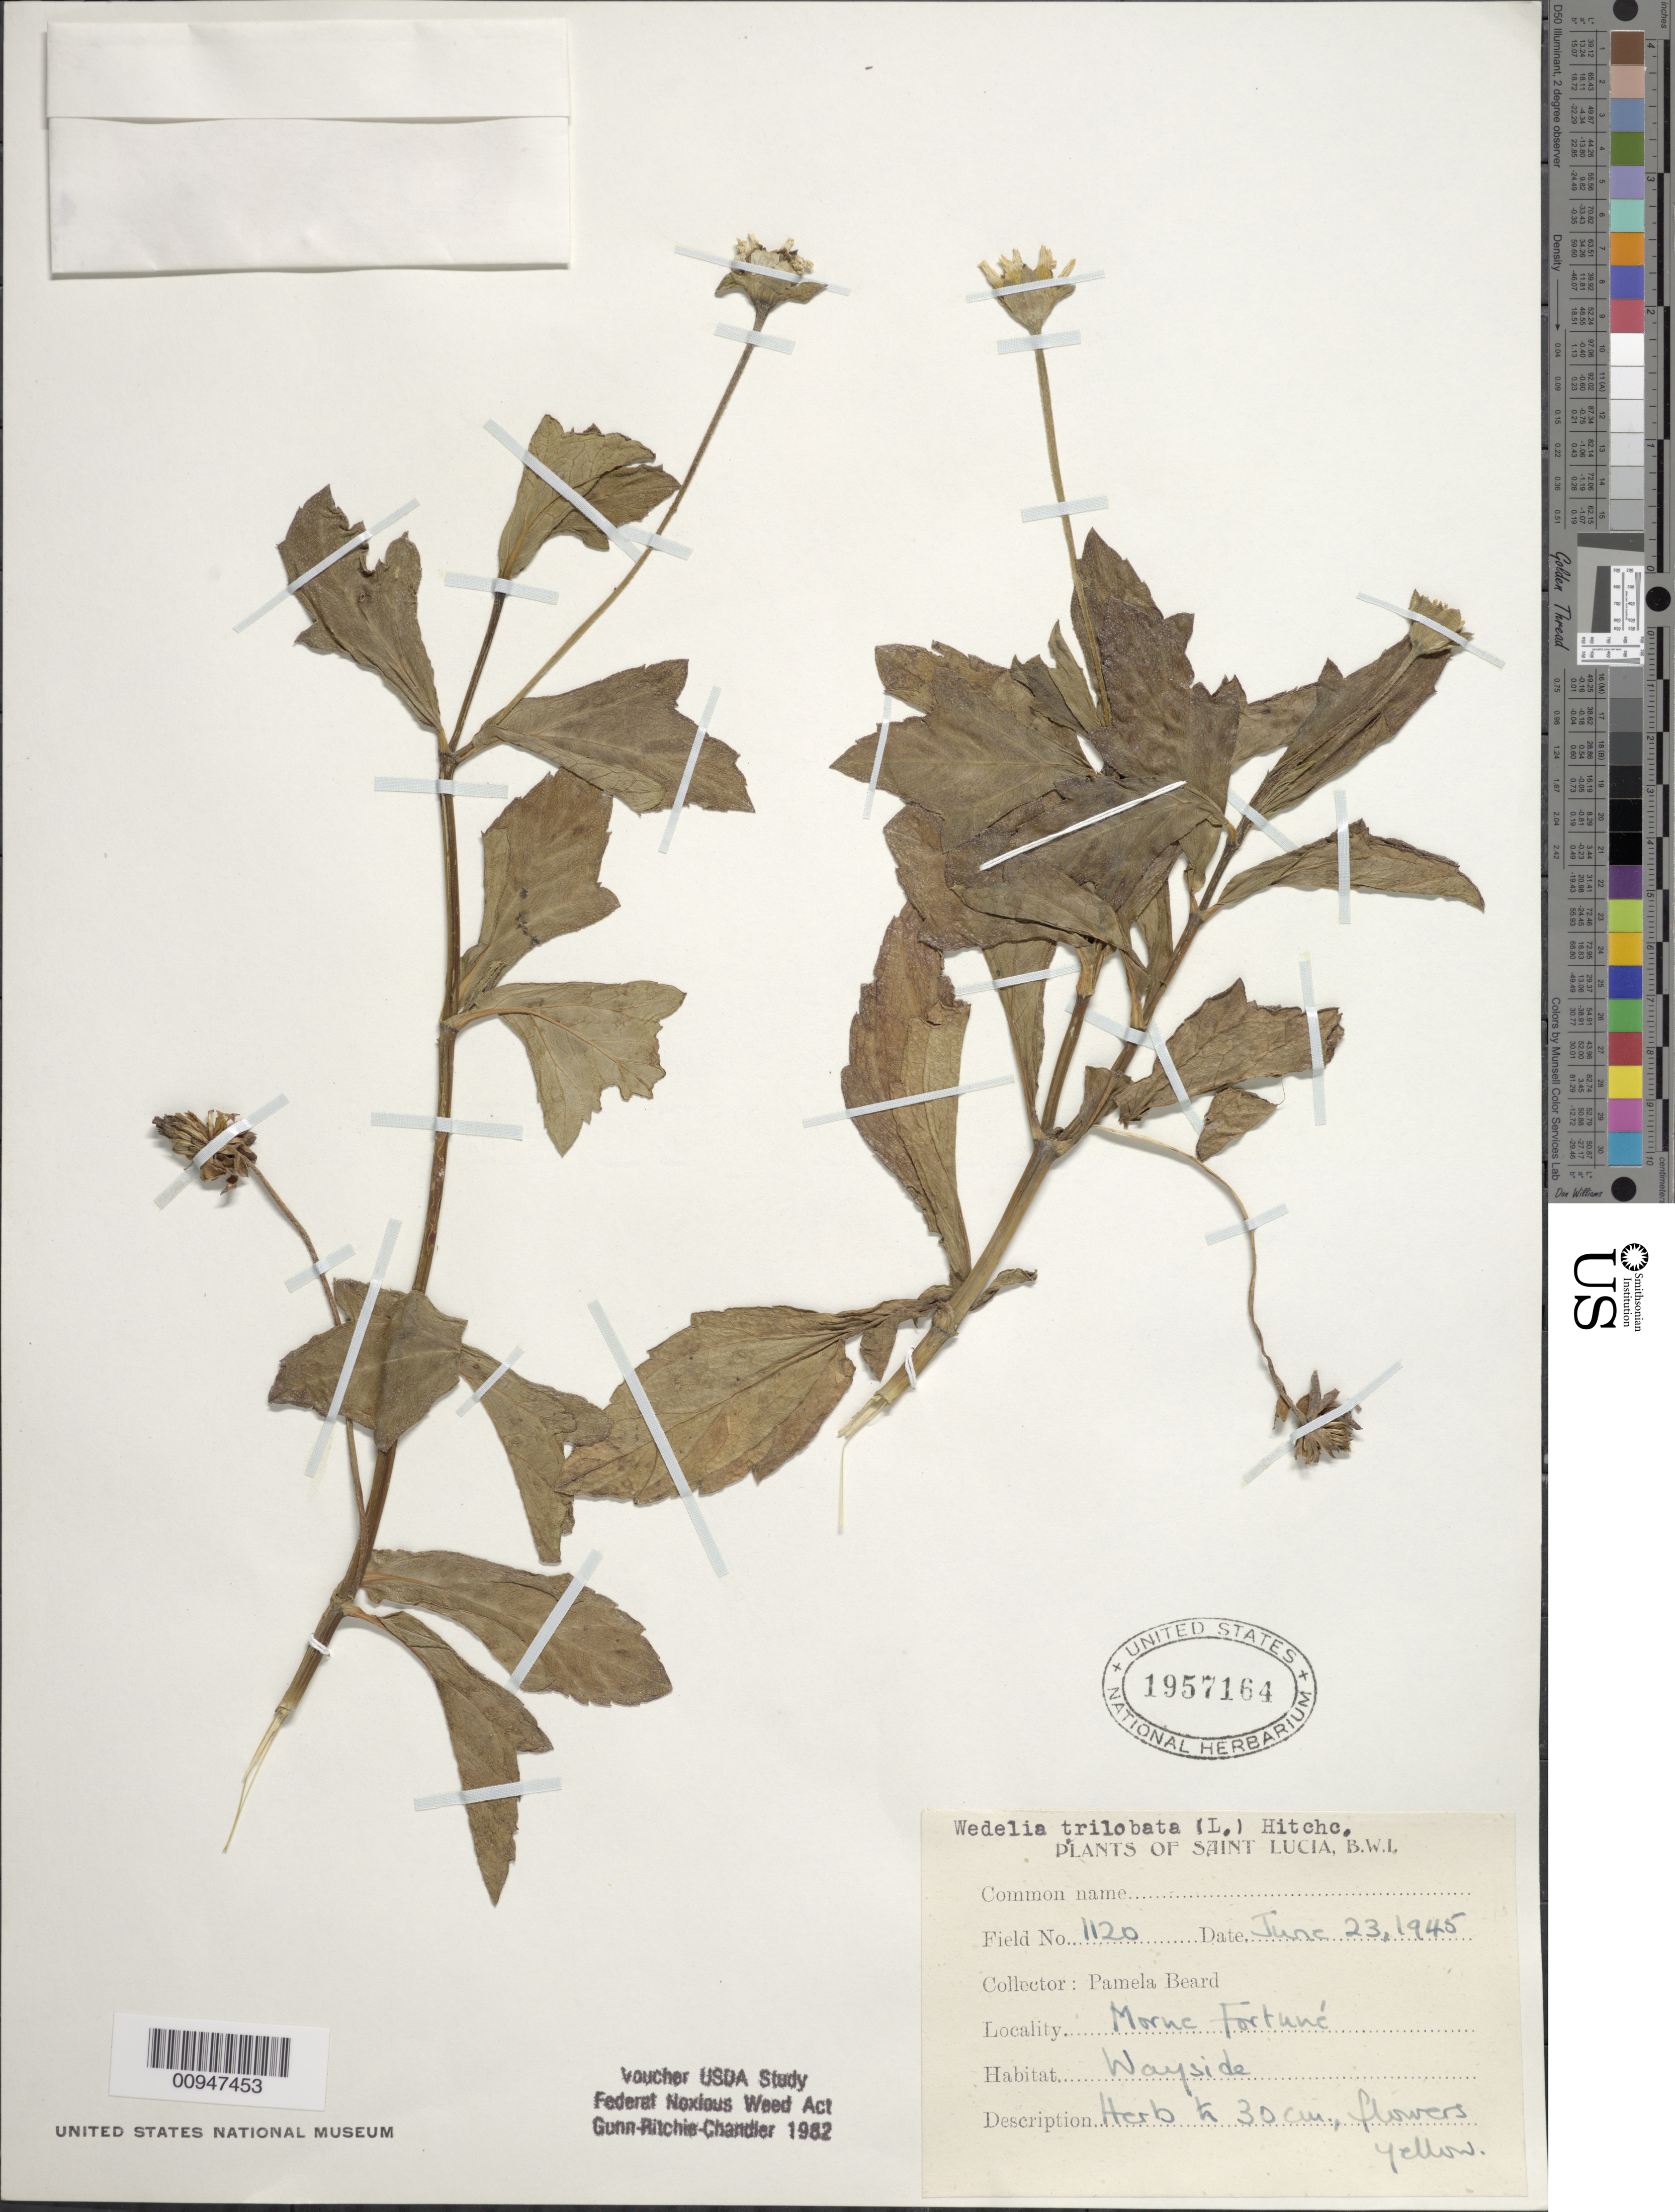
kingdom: Plantae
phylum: Tracheophyta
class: Magnoliopsida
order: Asterales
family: Asteraceae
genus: Sphagneticola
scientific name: Sphagneticola trilobata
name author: (L.) Pruski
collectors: P. Beard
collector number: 1120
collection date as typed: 23 Jun 1945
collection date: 1945-06-23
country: St. Lucia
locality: Morne Fortuné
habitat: Wayside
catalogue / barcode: US 1957164